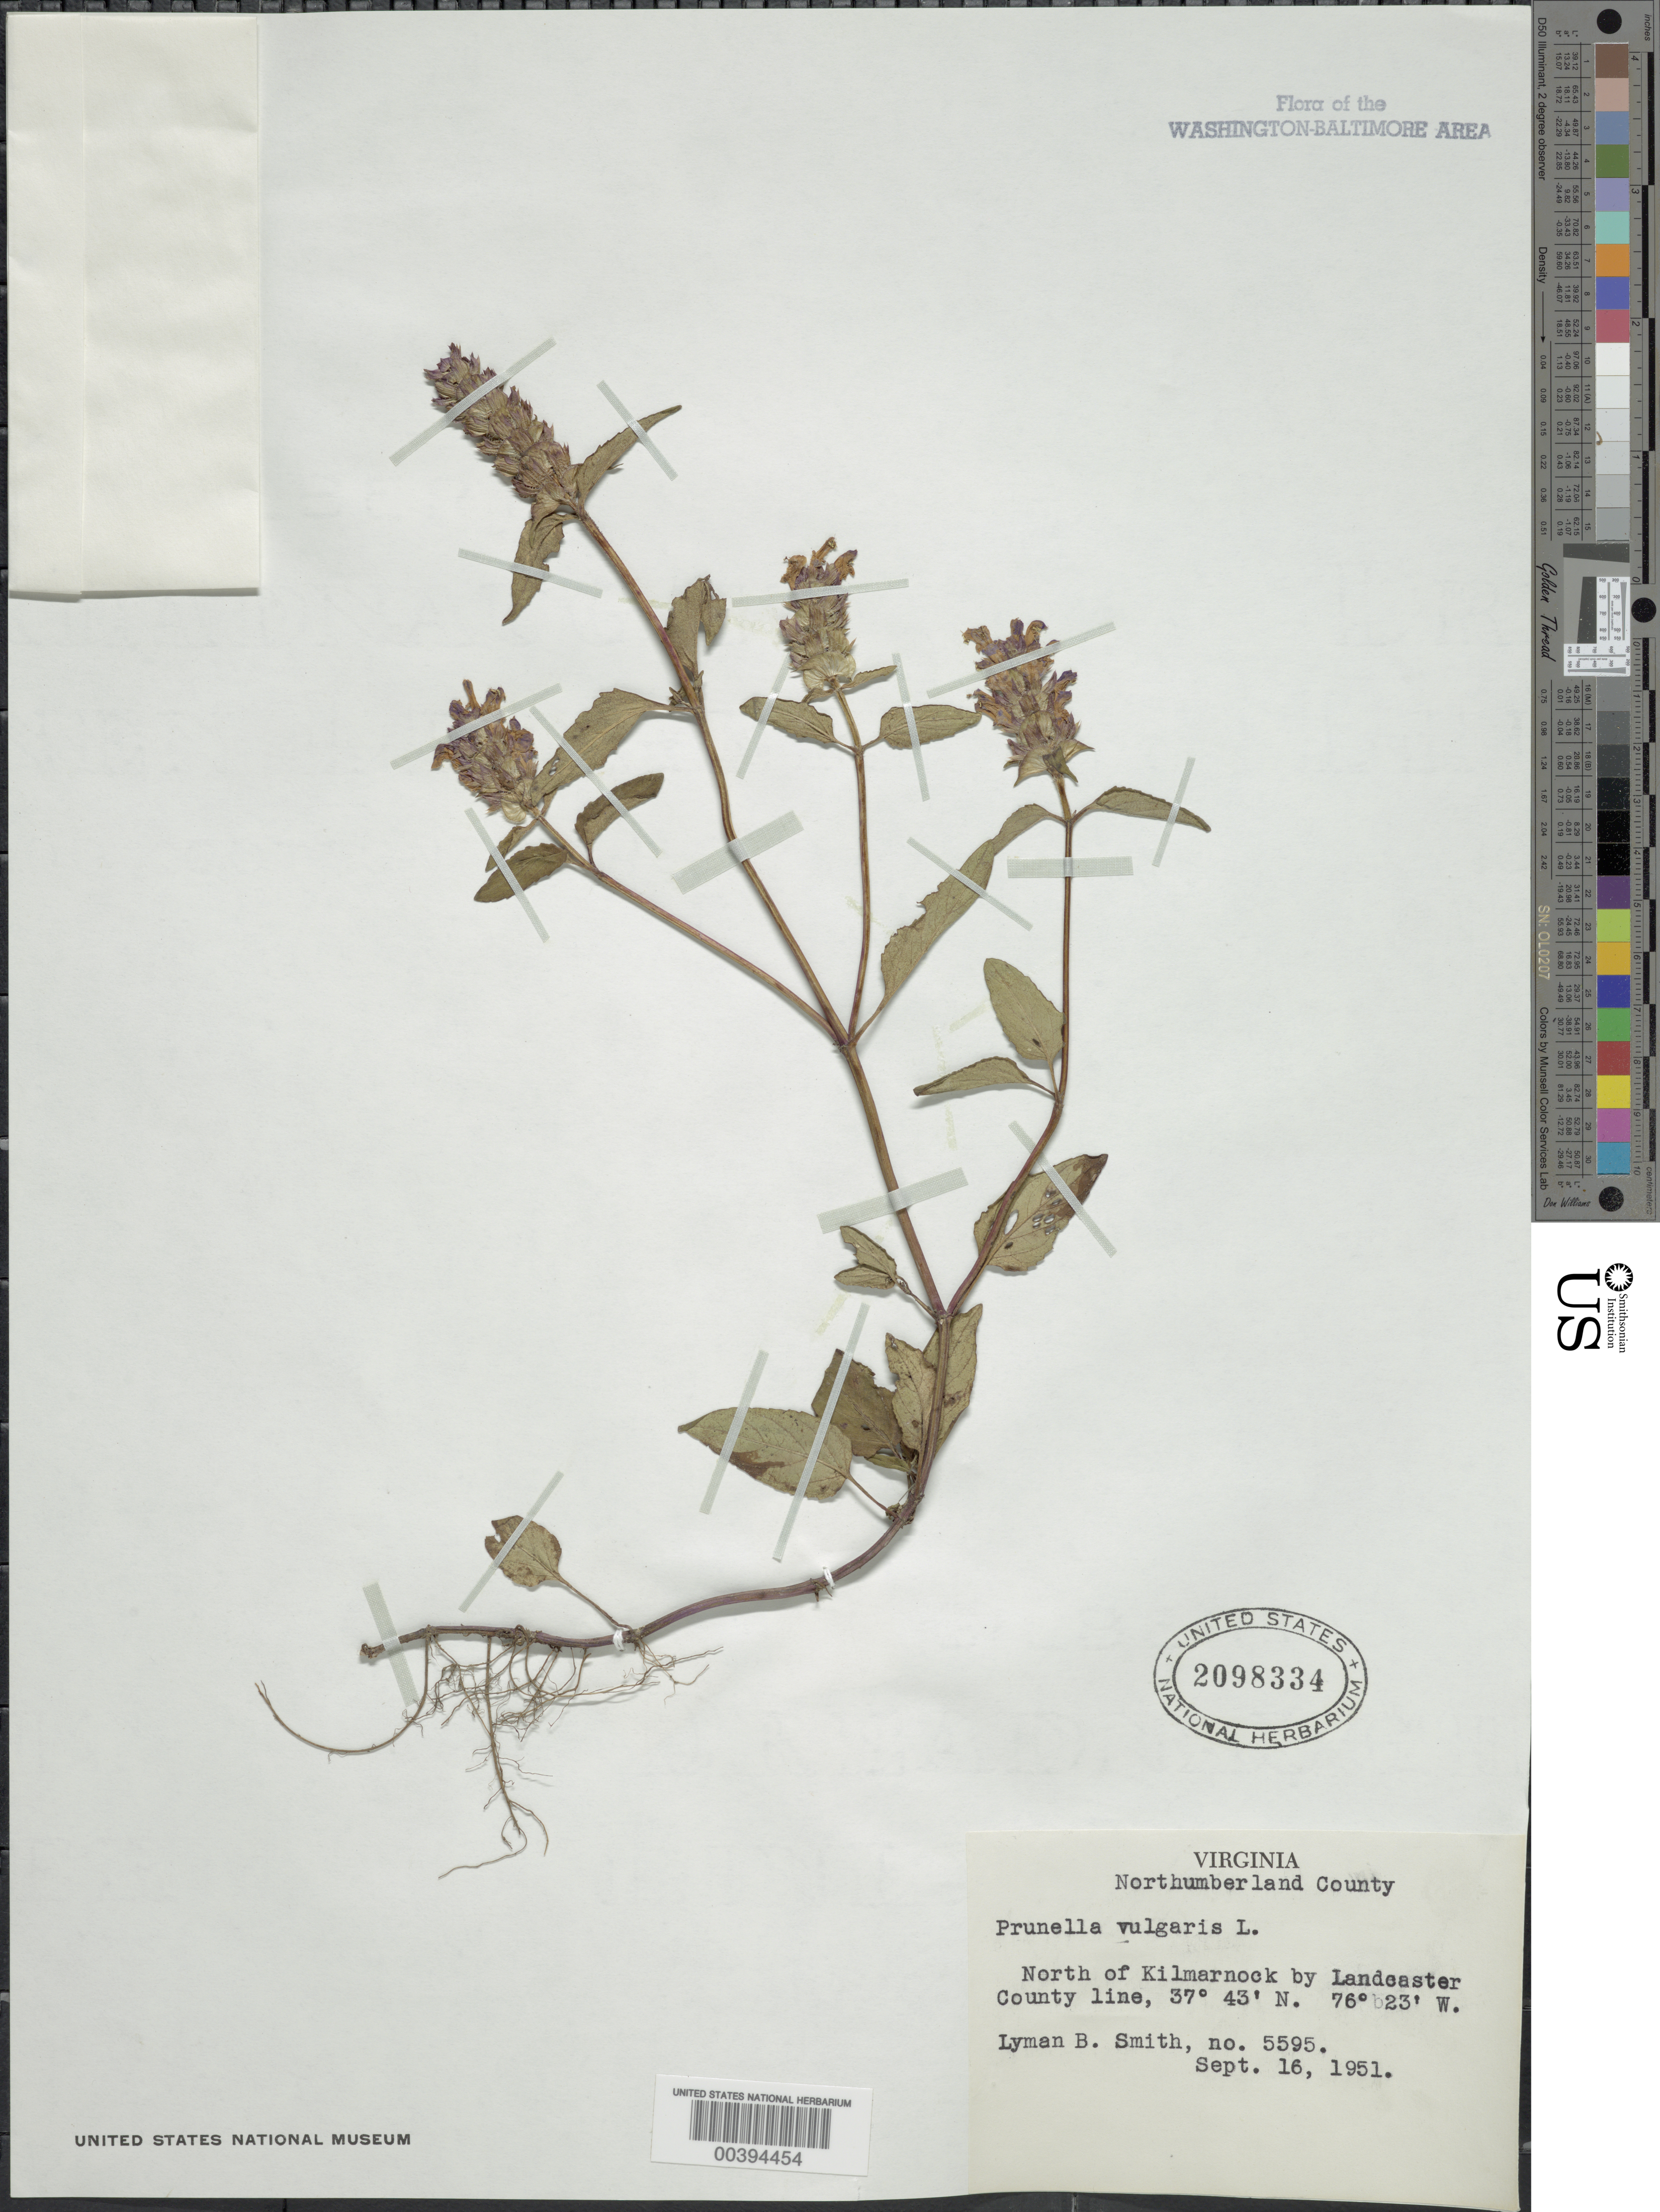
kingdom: Plantae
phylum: Tracheophyta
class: Magnoliopsida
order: Lamiales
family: Lamiaceae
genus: Prunella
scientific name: Prunella vulgaris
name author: L.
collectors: L. Smith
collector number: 5595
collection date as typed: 16 Sep 1951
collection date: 1951-09-16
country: United States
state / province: Virginia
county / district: Northumberland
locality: North of Kilmarnock by Lancaster County Line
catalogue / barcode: US 2098334